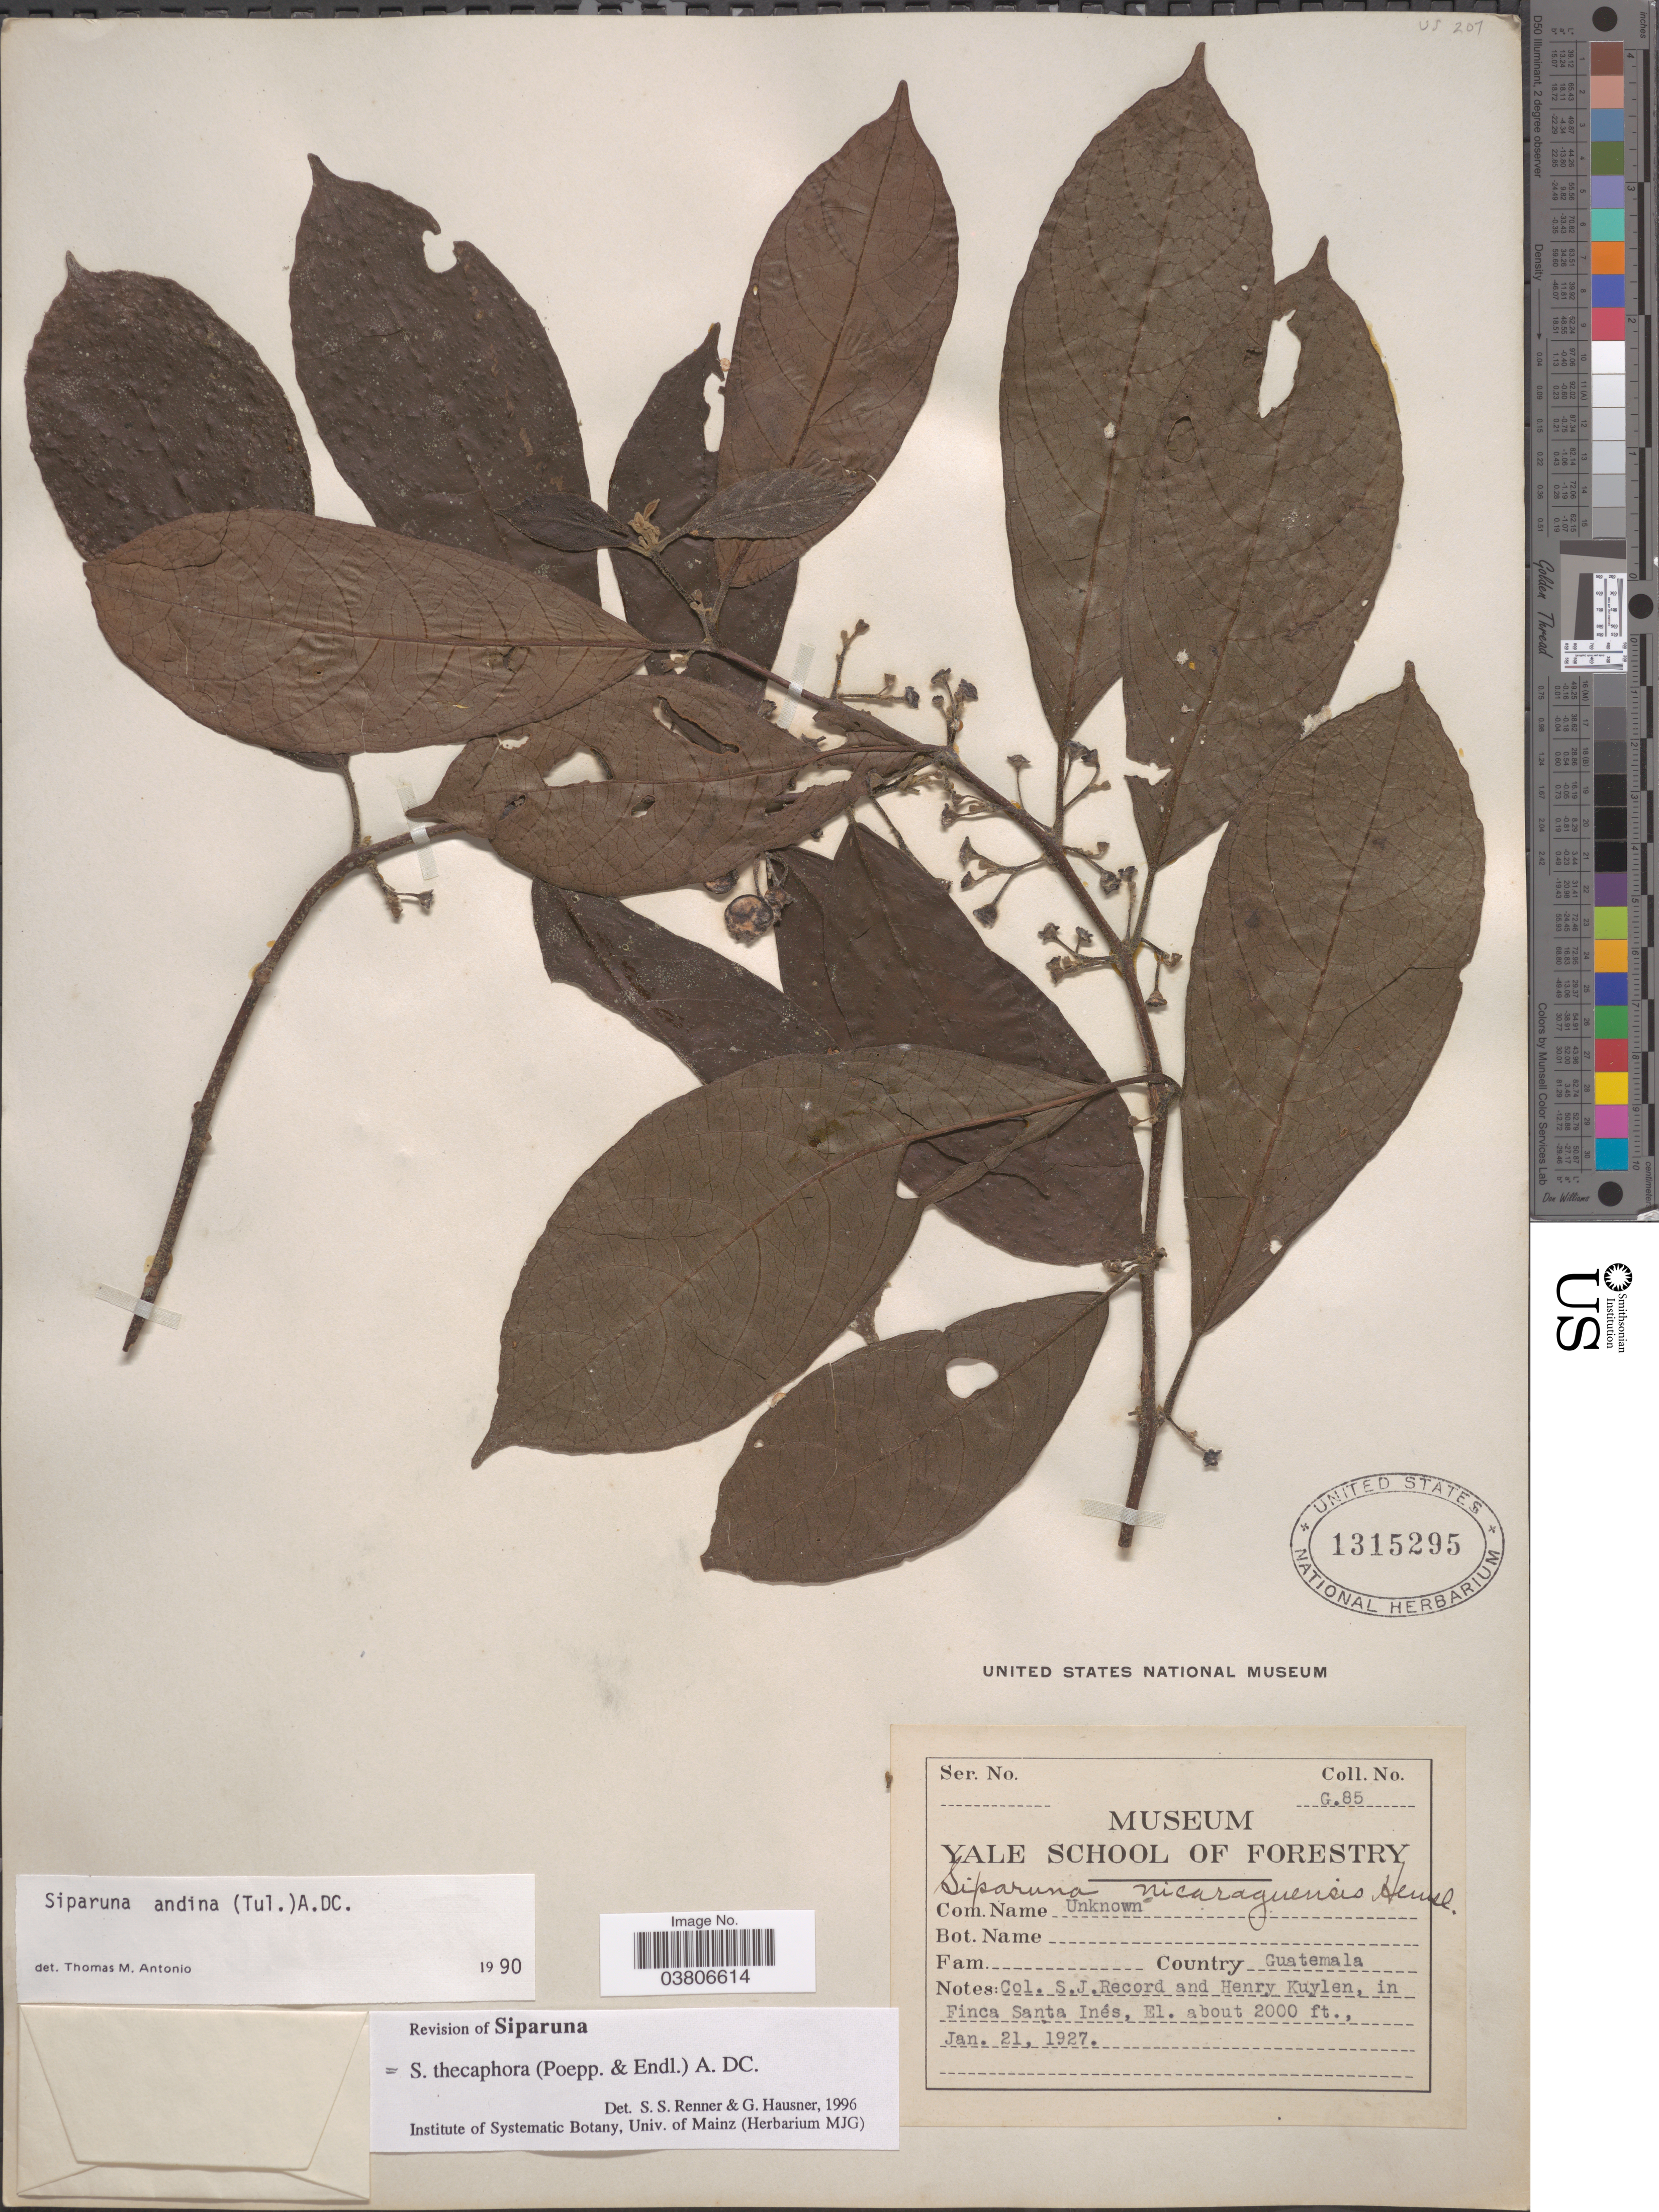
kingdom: Plantae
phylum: Tracheophyta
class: Magnoliopsida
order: Laurales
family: Siparunaceae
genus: Siparuna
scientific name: Siparuna thecaphora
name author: (Poepp. & Endl.) A. DC.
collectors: S. J. Record & H. Kuylen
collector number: G85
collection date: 1927-01-21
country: Guatemala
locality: In Finca Santa Inés.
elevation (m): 610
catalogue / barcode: US 1315295